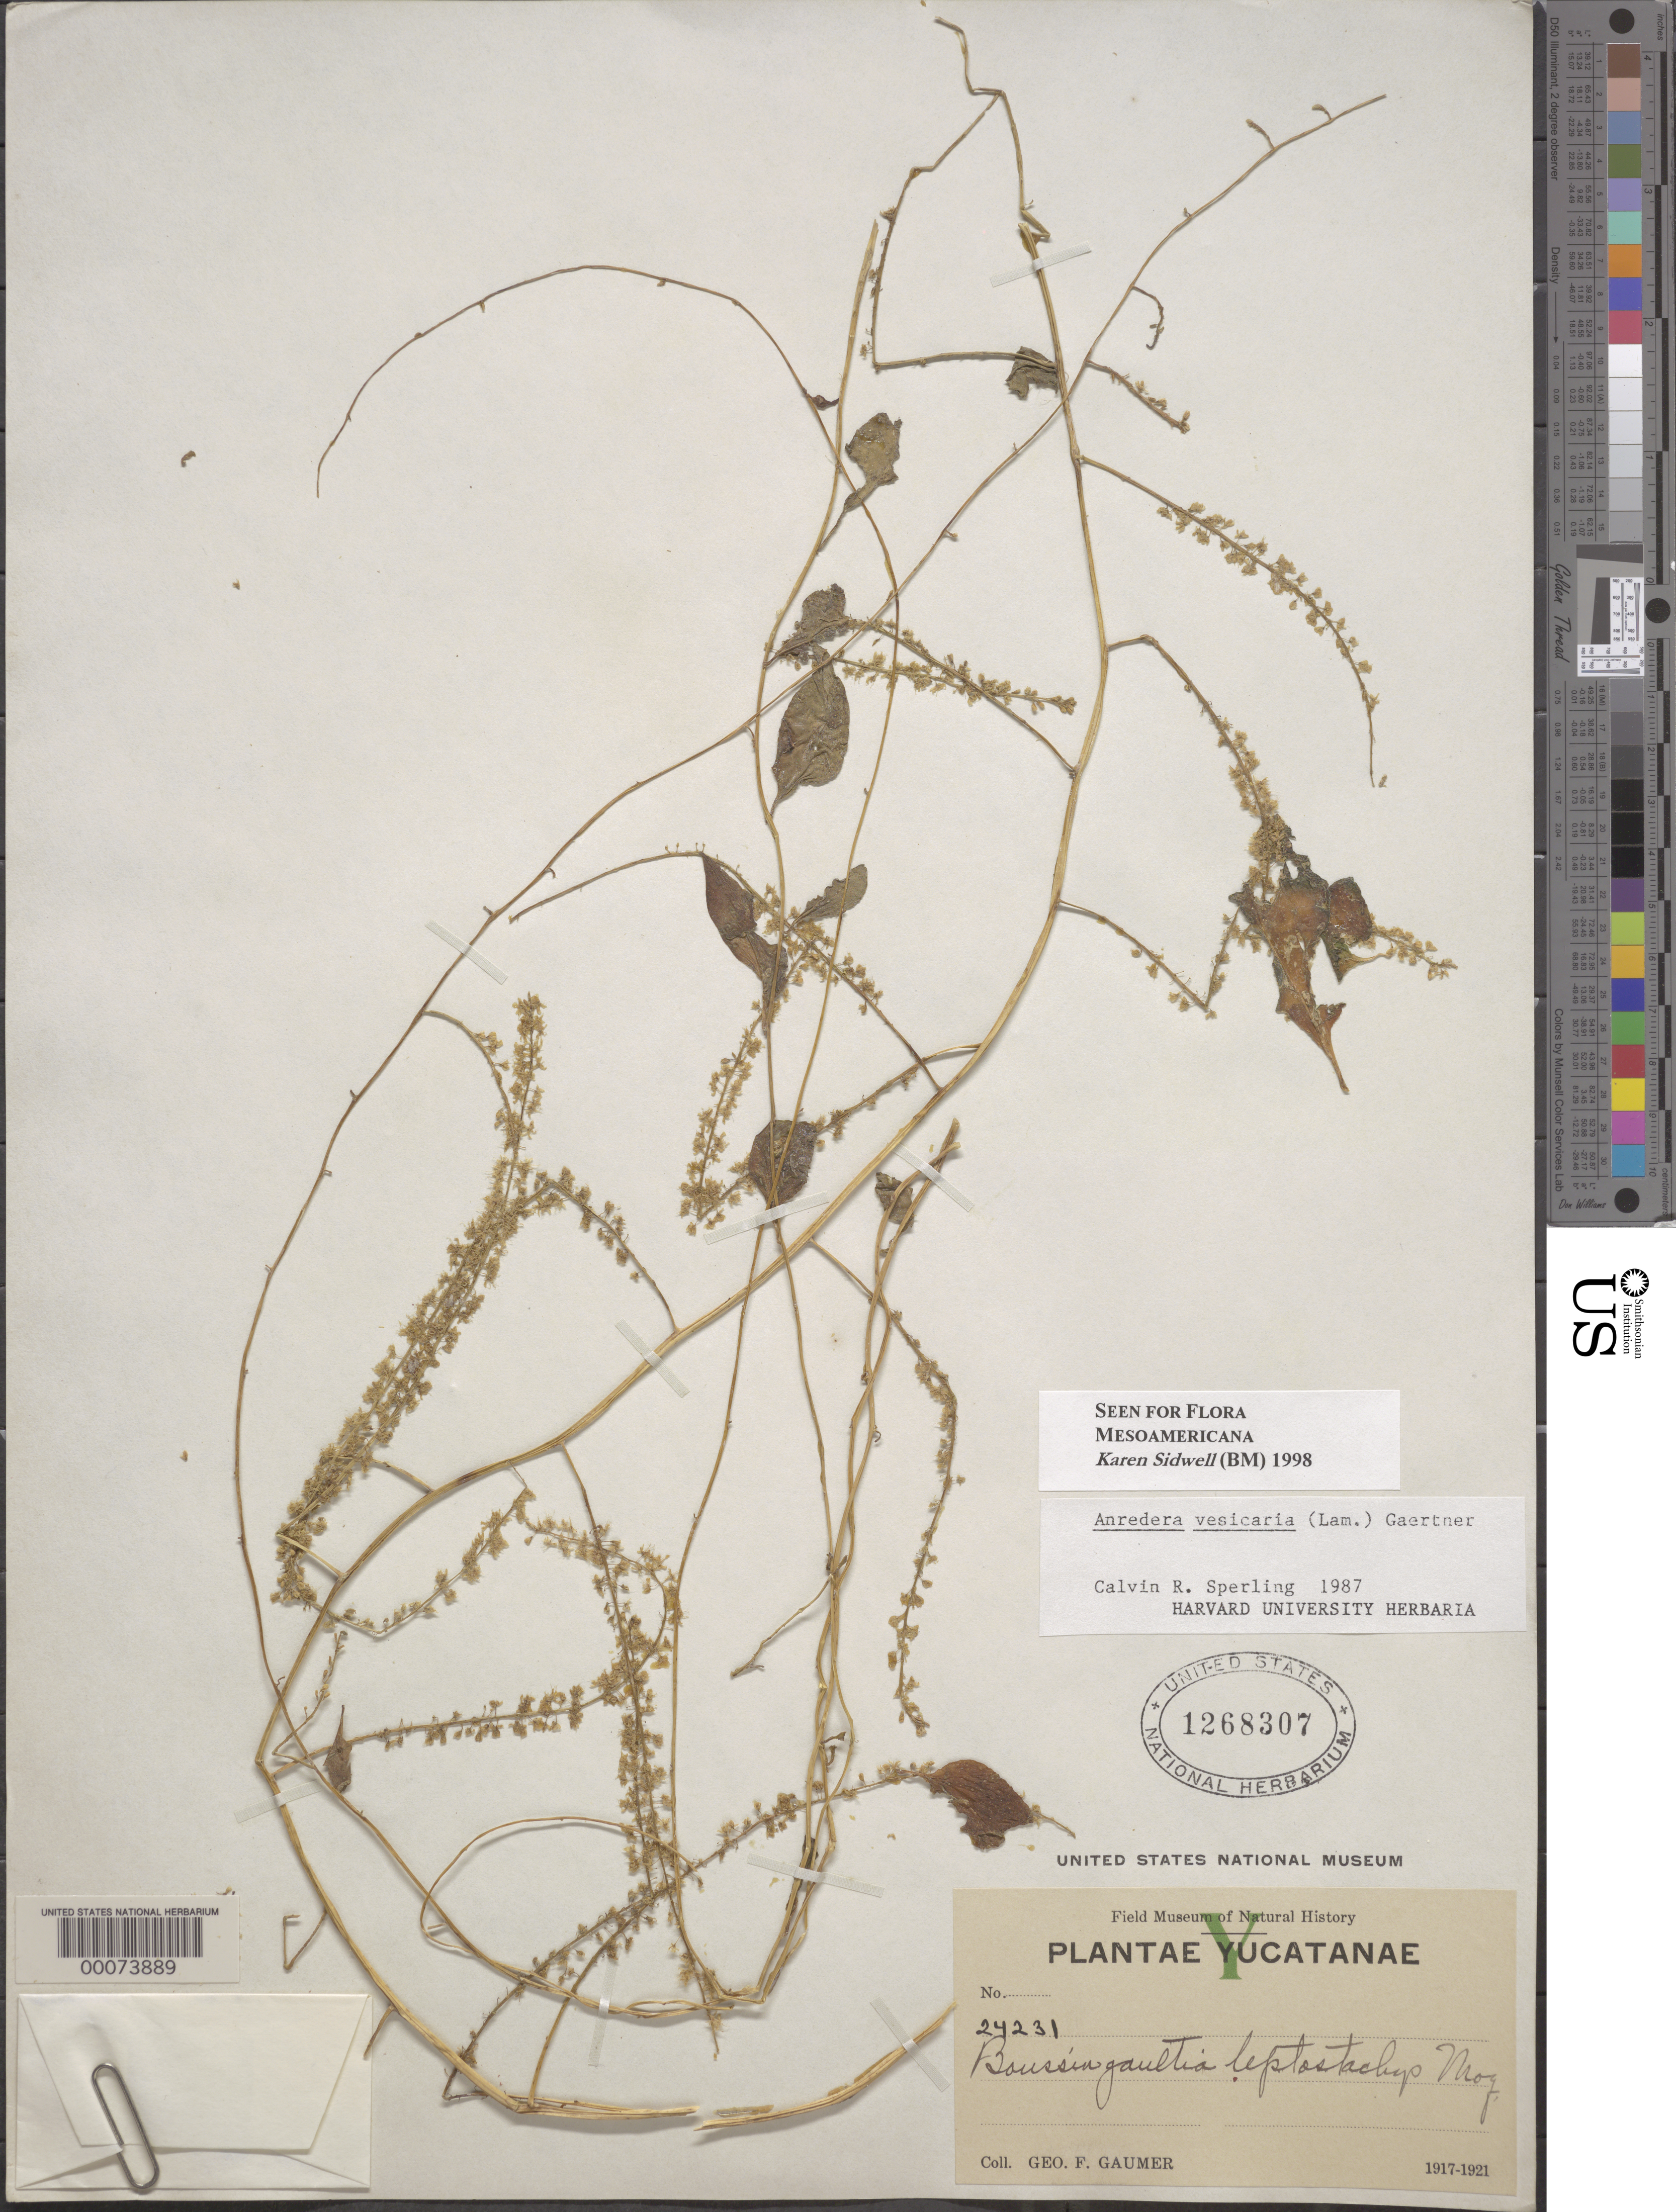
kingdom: Plantae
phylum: Tracheophyta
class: Magnoliopsida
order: Caryophyllales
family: Basellaceae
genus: Anredera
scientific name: Anredera vesicaria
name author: (Lam.) C.F. Gaertn.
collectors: G. F. Gaumer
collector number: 24231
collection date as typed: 1917 to -- -- 1921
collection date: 1917/1921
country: Mexico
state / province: Yucatán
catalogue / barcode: US 1268307